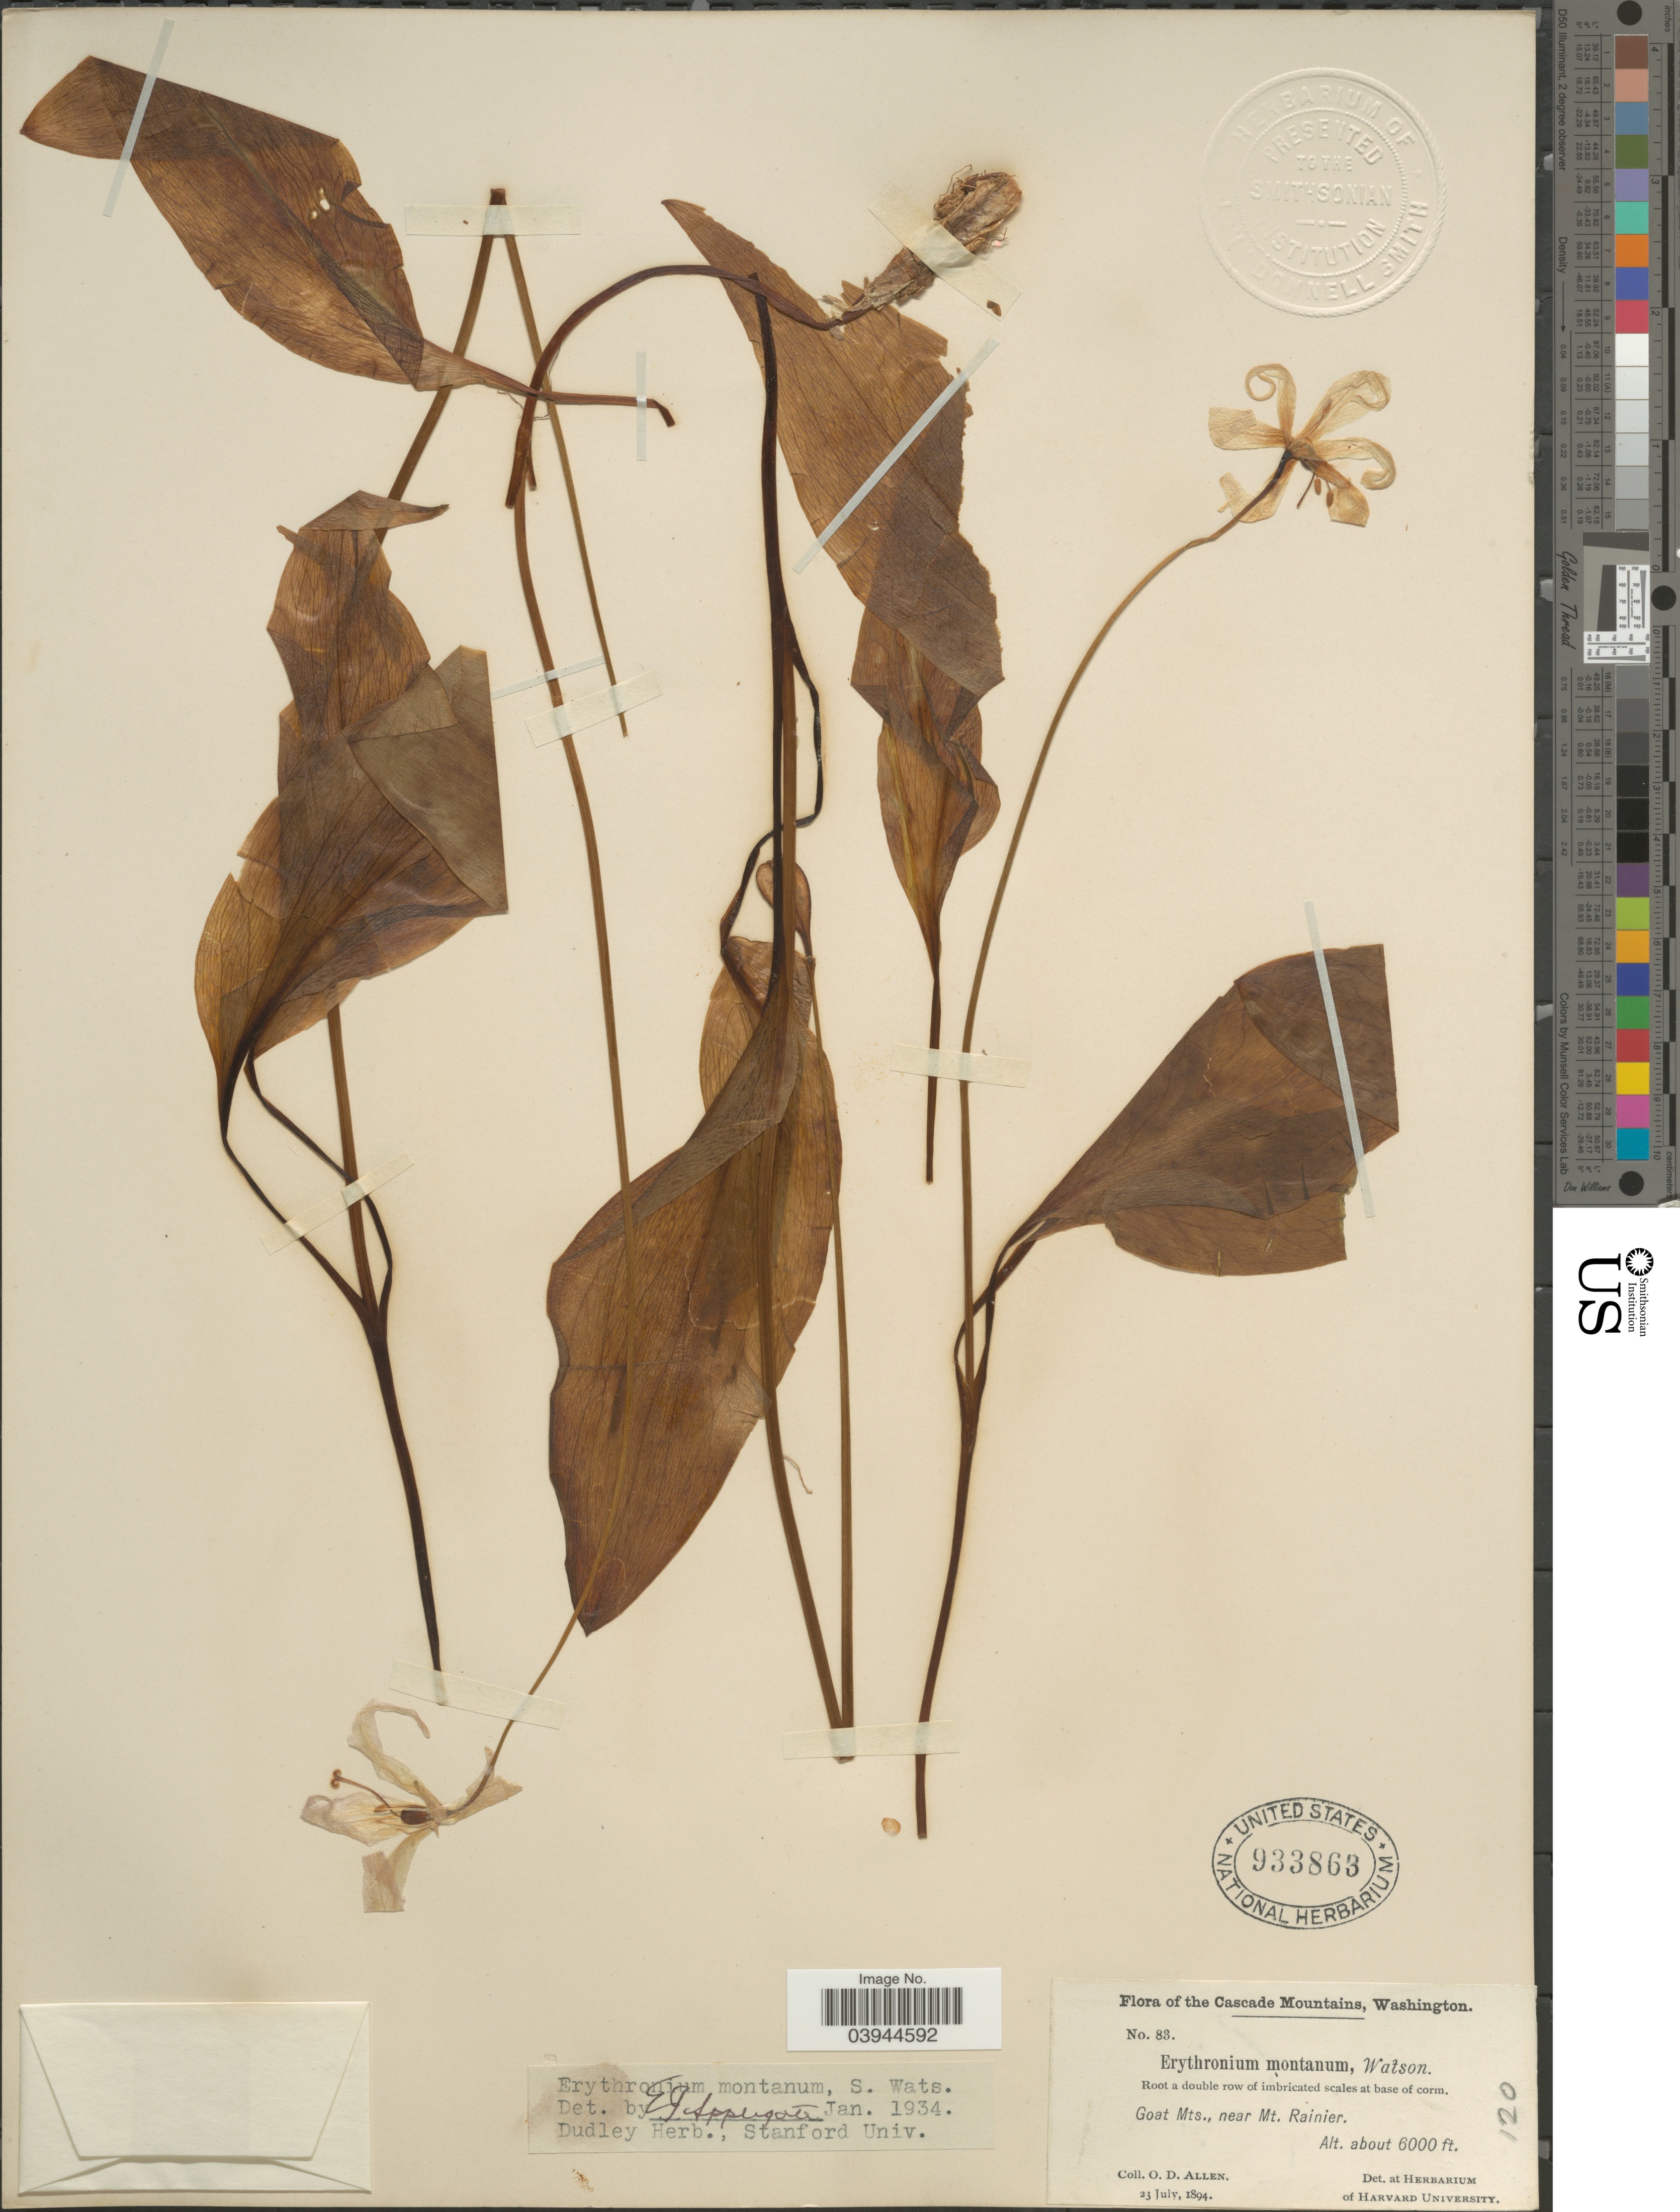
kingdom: Plantae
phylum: Tracheophyta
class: Liliopsida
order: Liliales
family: Liliaceae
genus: Erythronium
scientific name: Erythronium montanum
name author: S. Watson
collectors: O. D. Allen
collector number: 83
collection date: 1894-07-23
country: United States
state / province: Washington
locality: Cascade Mountains. Goat Mts., near Mt. Rainier.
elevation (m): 1829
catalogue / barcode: US 933863